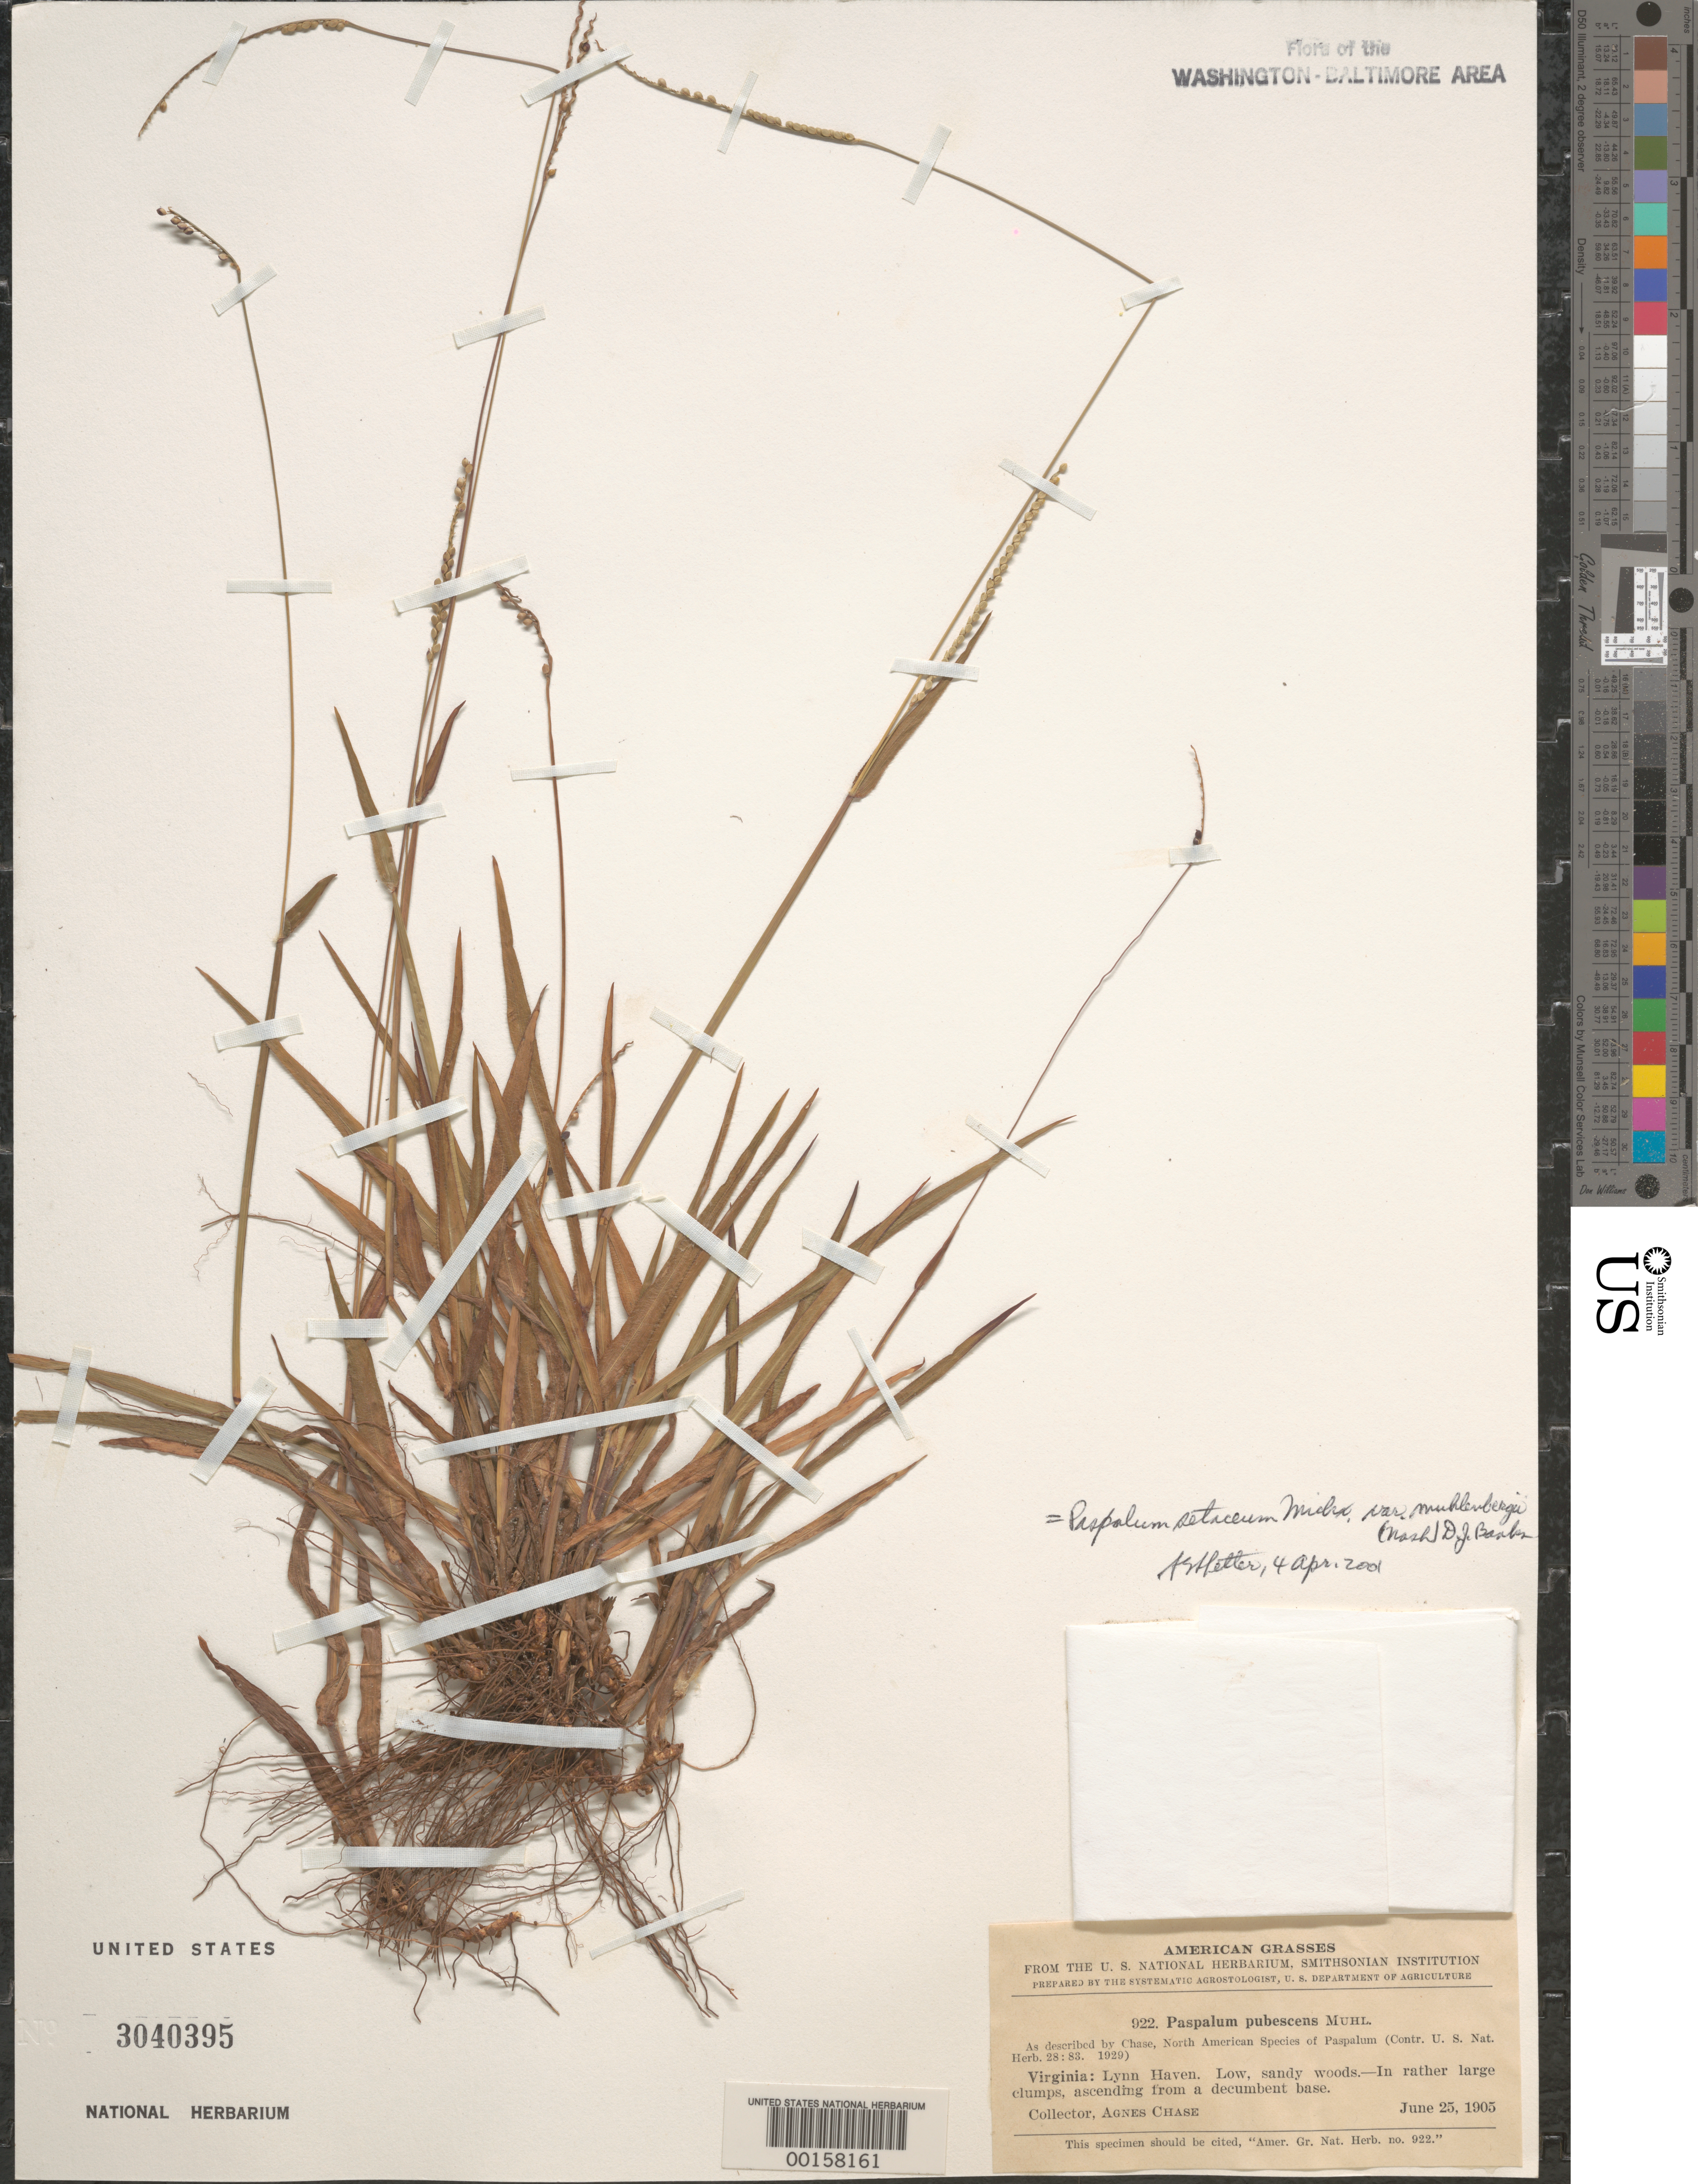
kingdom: Plantae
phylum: Tracheophyta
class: Liliopsida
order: Poales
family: Poaceae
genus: Paspalum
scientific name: Paspalum setaceum var. muhlenbergii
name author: (Nash) D.J. Banks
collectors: A. Chase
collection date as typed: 25 Jun 1905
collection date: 1905-06-25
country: United States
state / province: Virginia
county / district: City of Alexandria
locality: Lynn Haven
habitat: Low sandy woods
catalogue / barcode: US 3040395